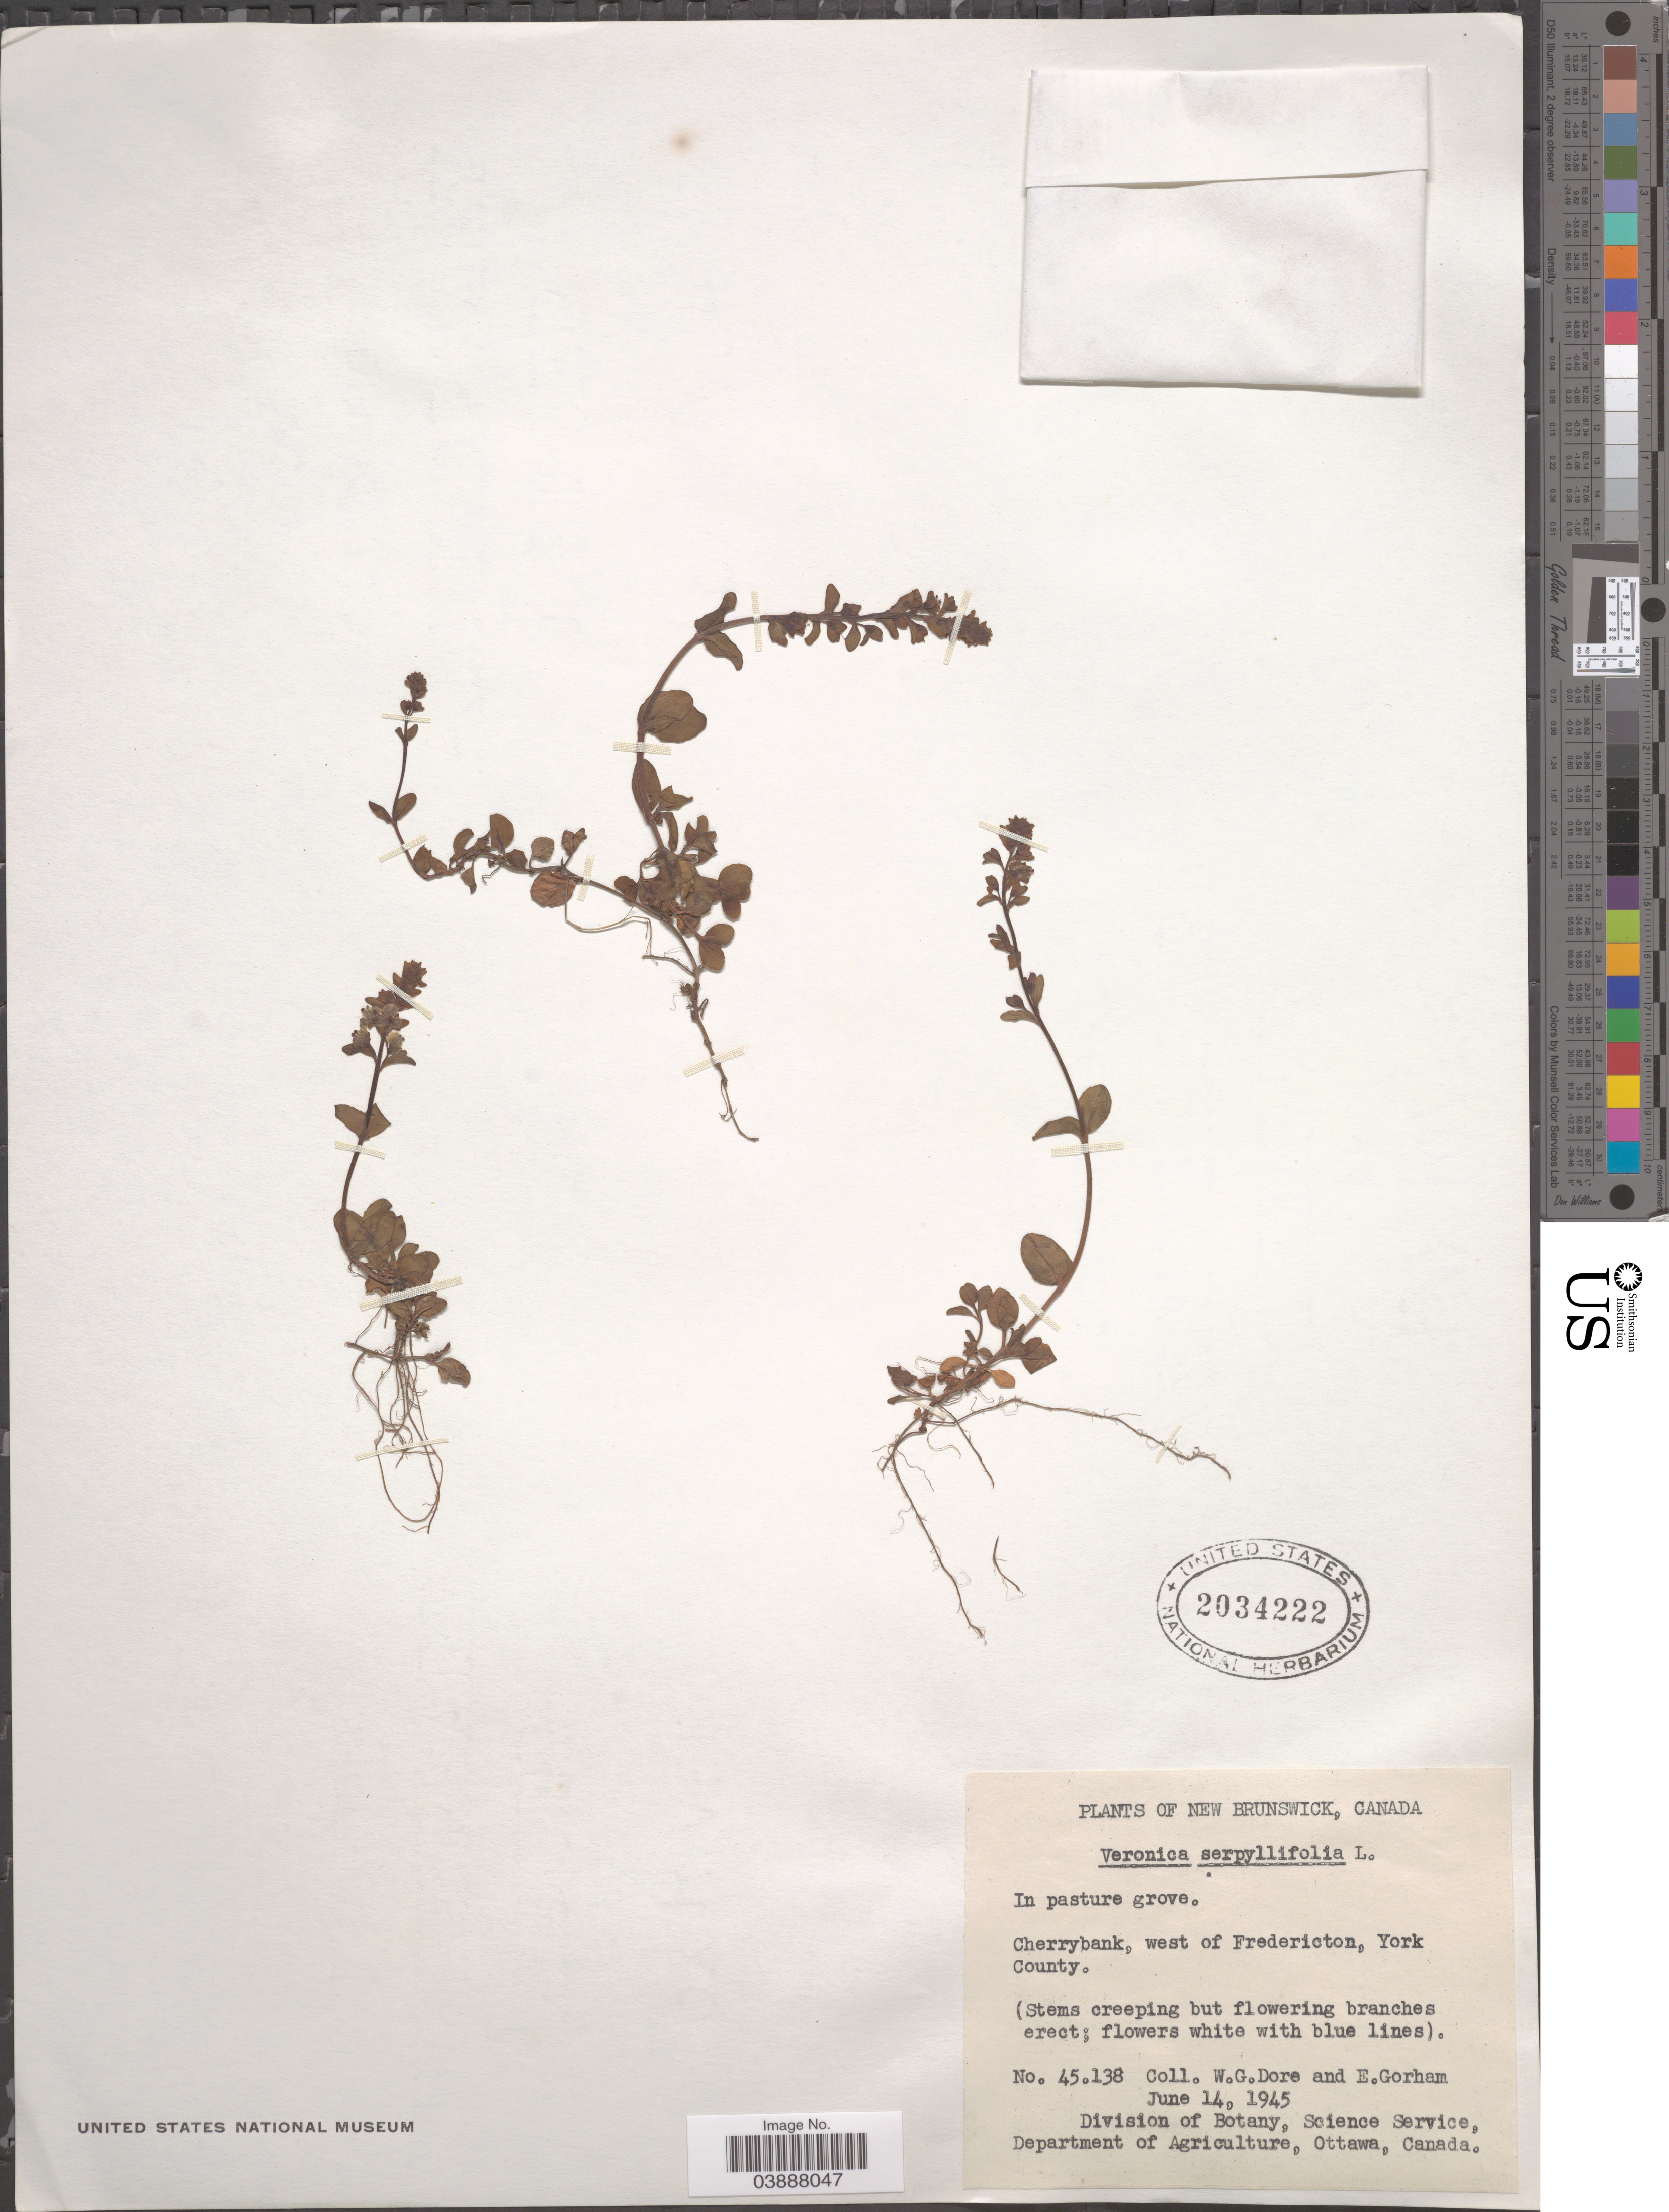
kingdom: Plantae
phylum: Tracheophyta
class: Magnoliopsida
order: Lamiales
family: Plantaginaceae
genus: Veronica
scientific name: Veronica serpyllifolia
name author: L.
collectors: W. Dore & E. Gorham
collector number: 45138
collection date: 1945-06-14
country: Canada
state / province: New Brunswick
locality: Cherrybank, west of Fredericton, York County.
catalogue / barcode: US 2034222